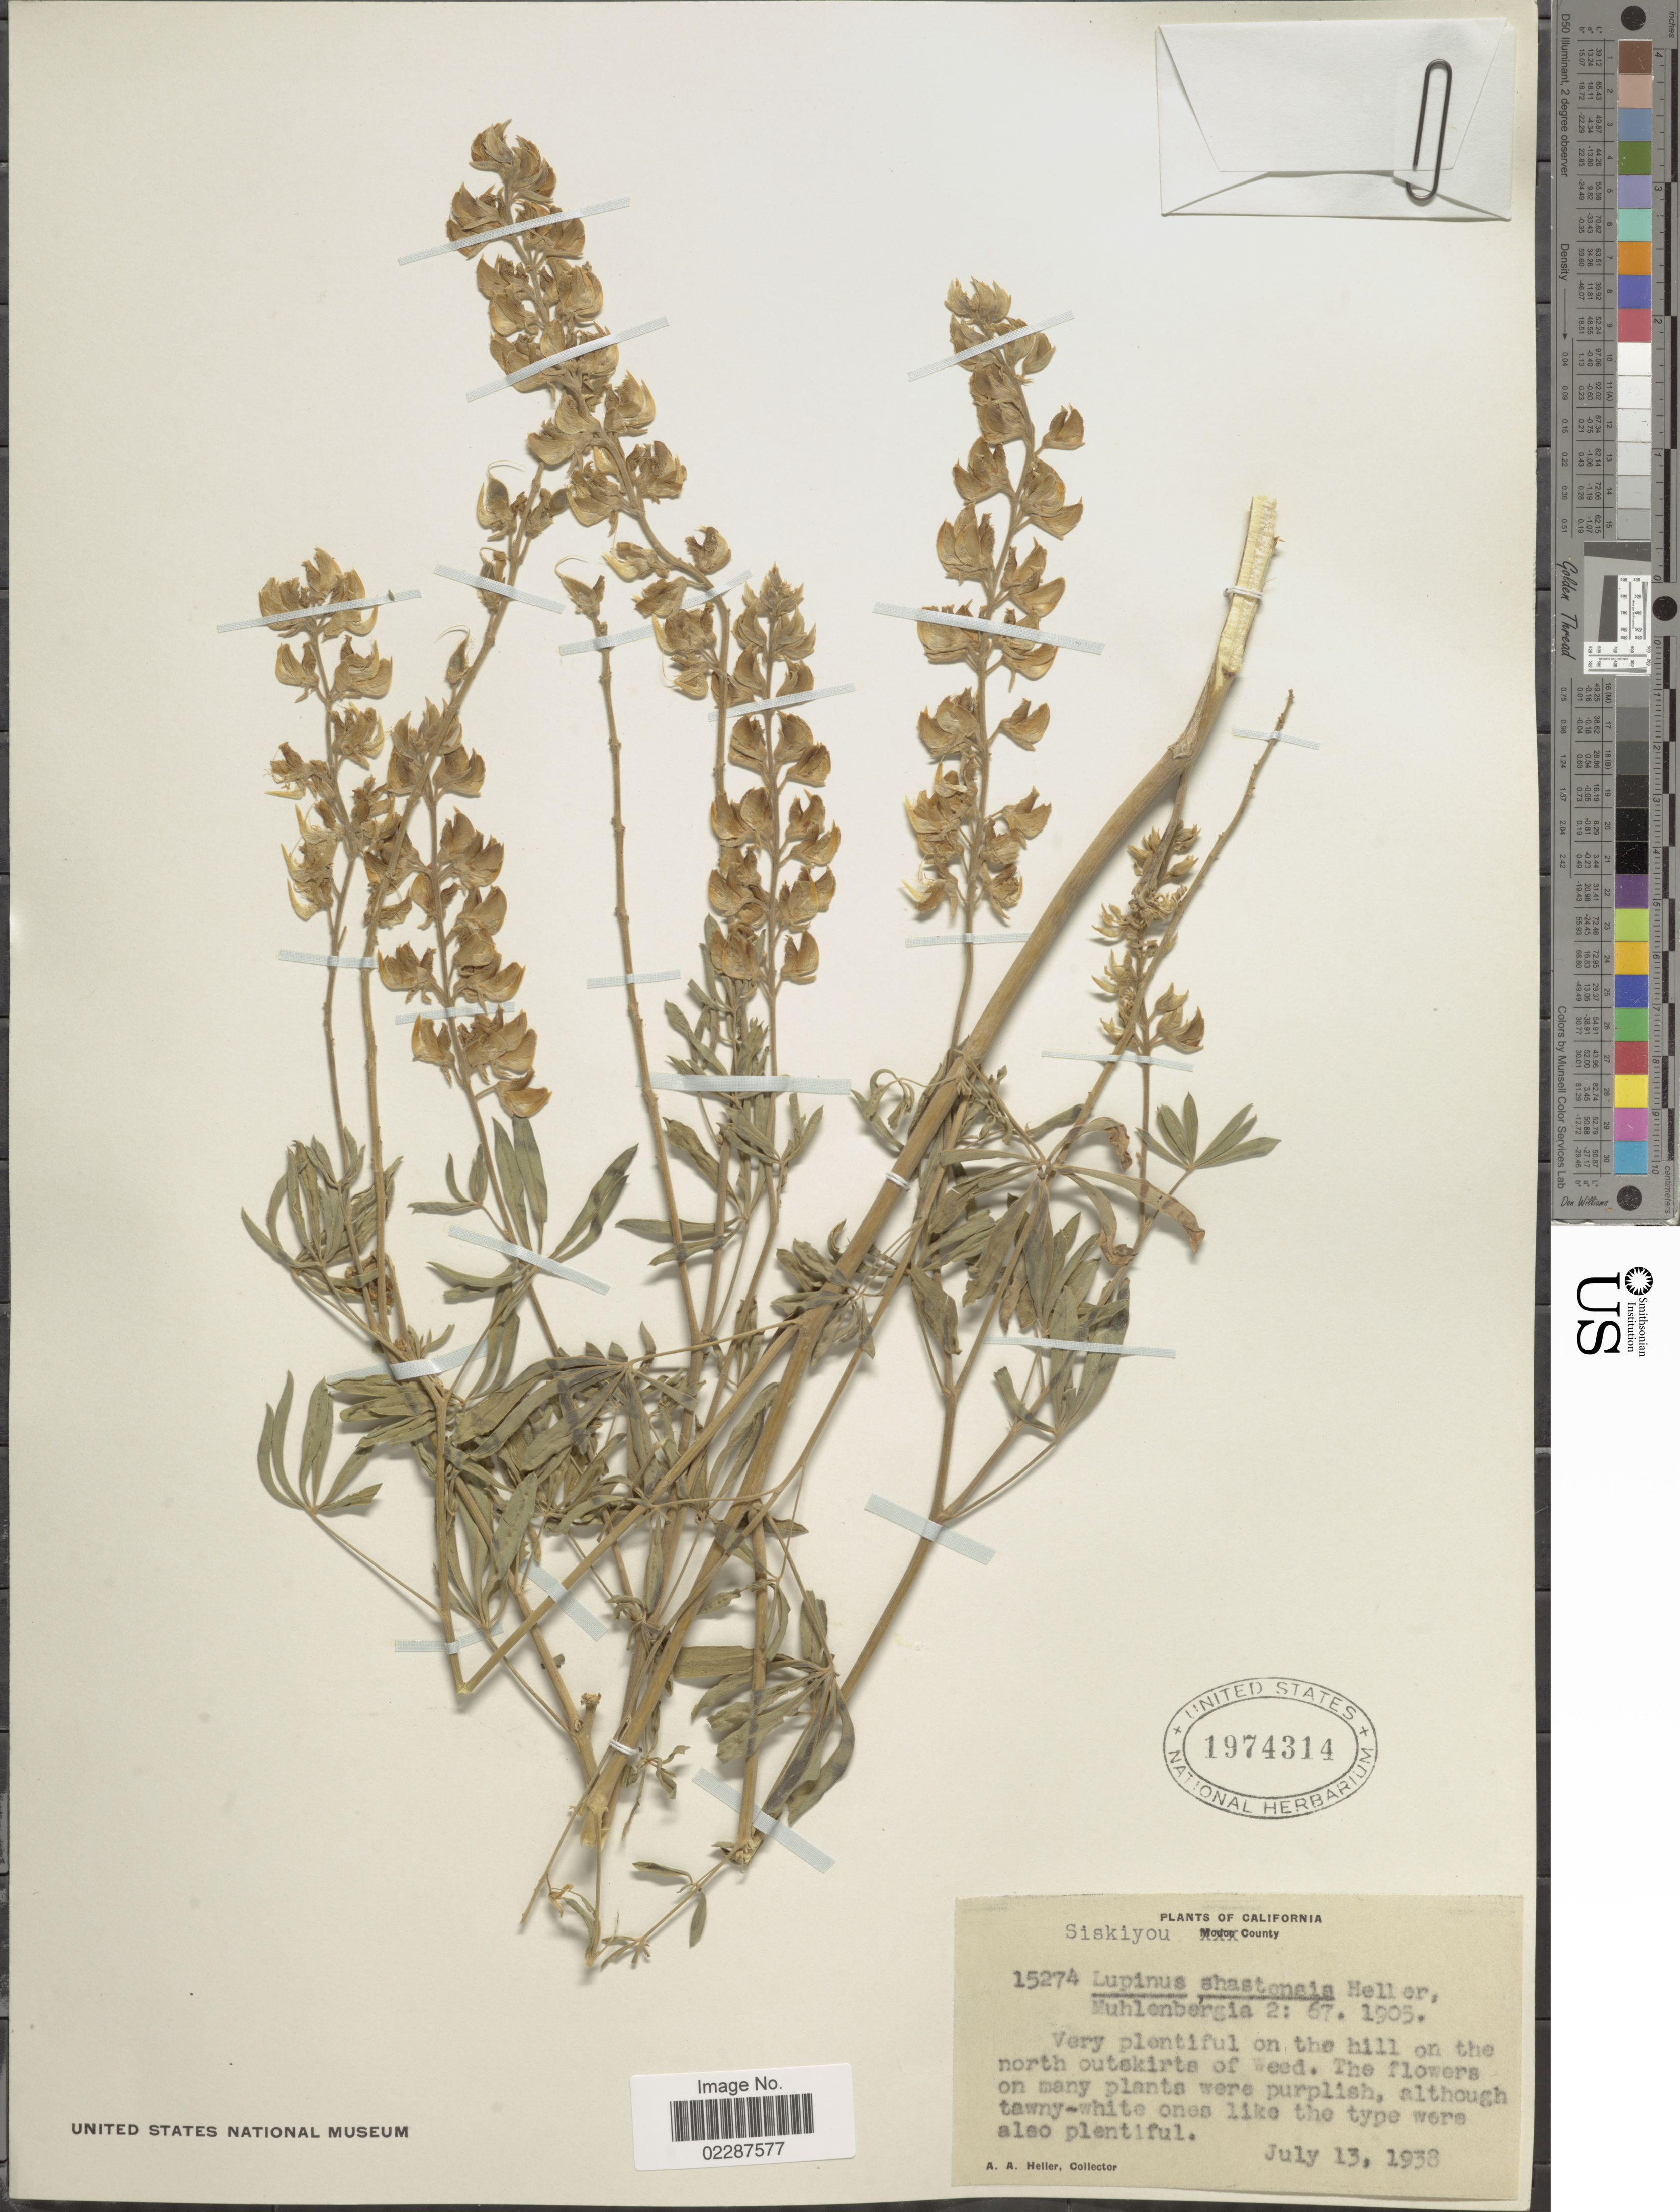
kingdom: Plantae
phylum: Tracheophyta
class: Magnoliopsida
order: Fabales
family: Fabaceae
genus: Lupinus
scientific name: Lupinus shastensis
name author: A. Heller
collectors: A. A. Heller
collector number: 15274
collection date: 1938-07-13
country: United States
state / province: California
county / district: Siskiyou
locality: Siskiyou County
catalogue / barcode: US 1974314